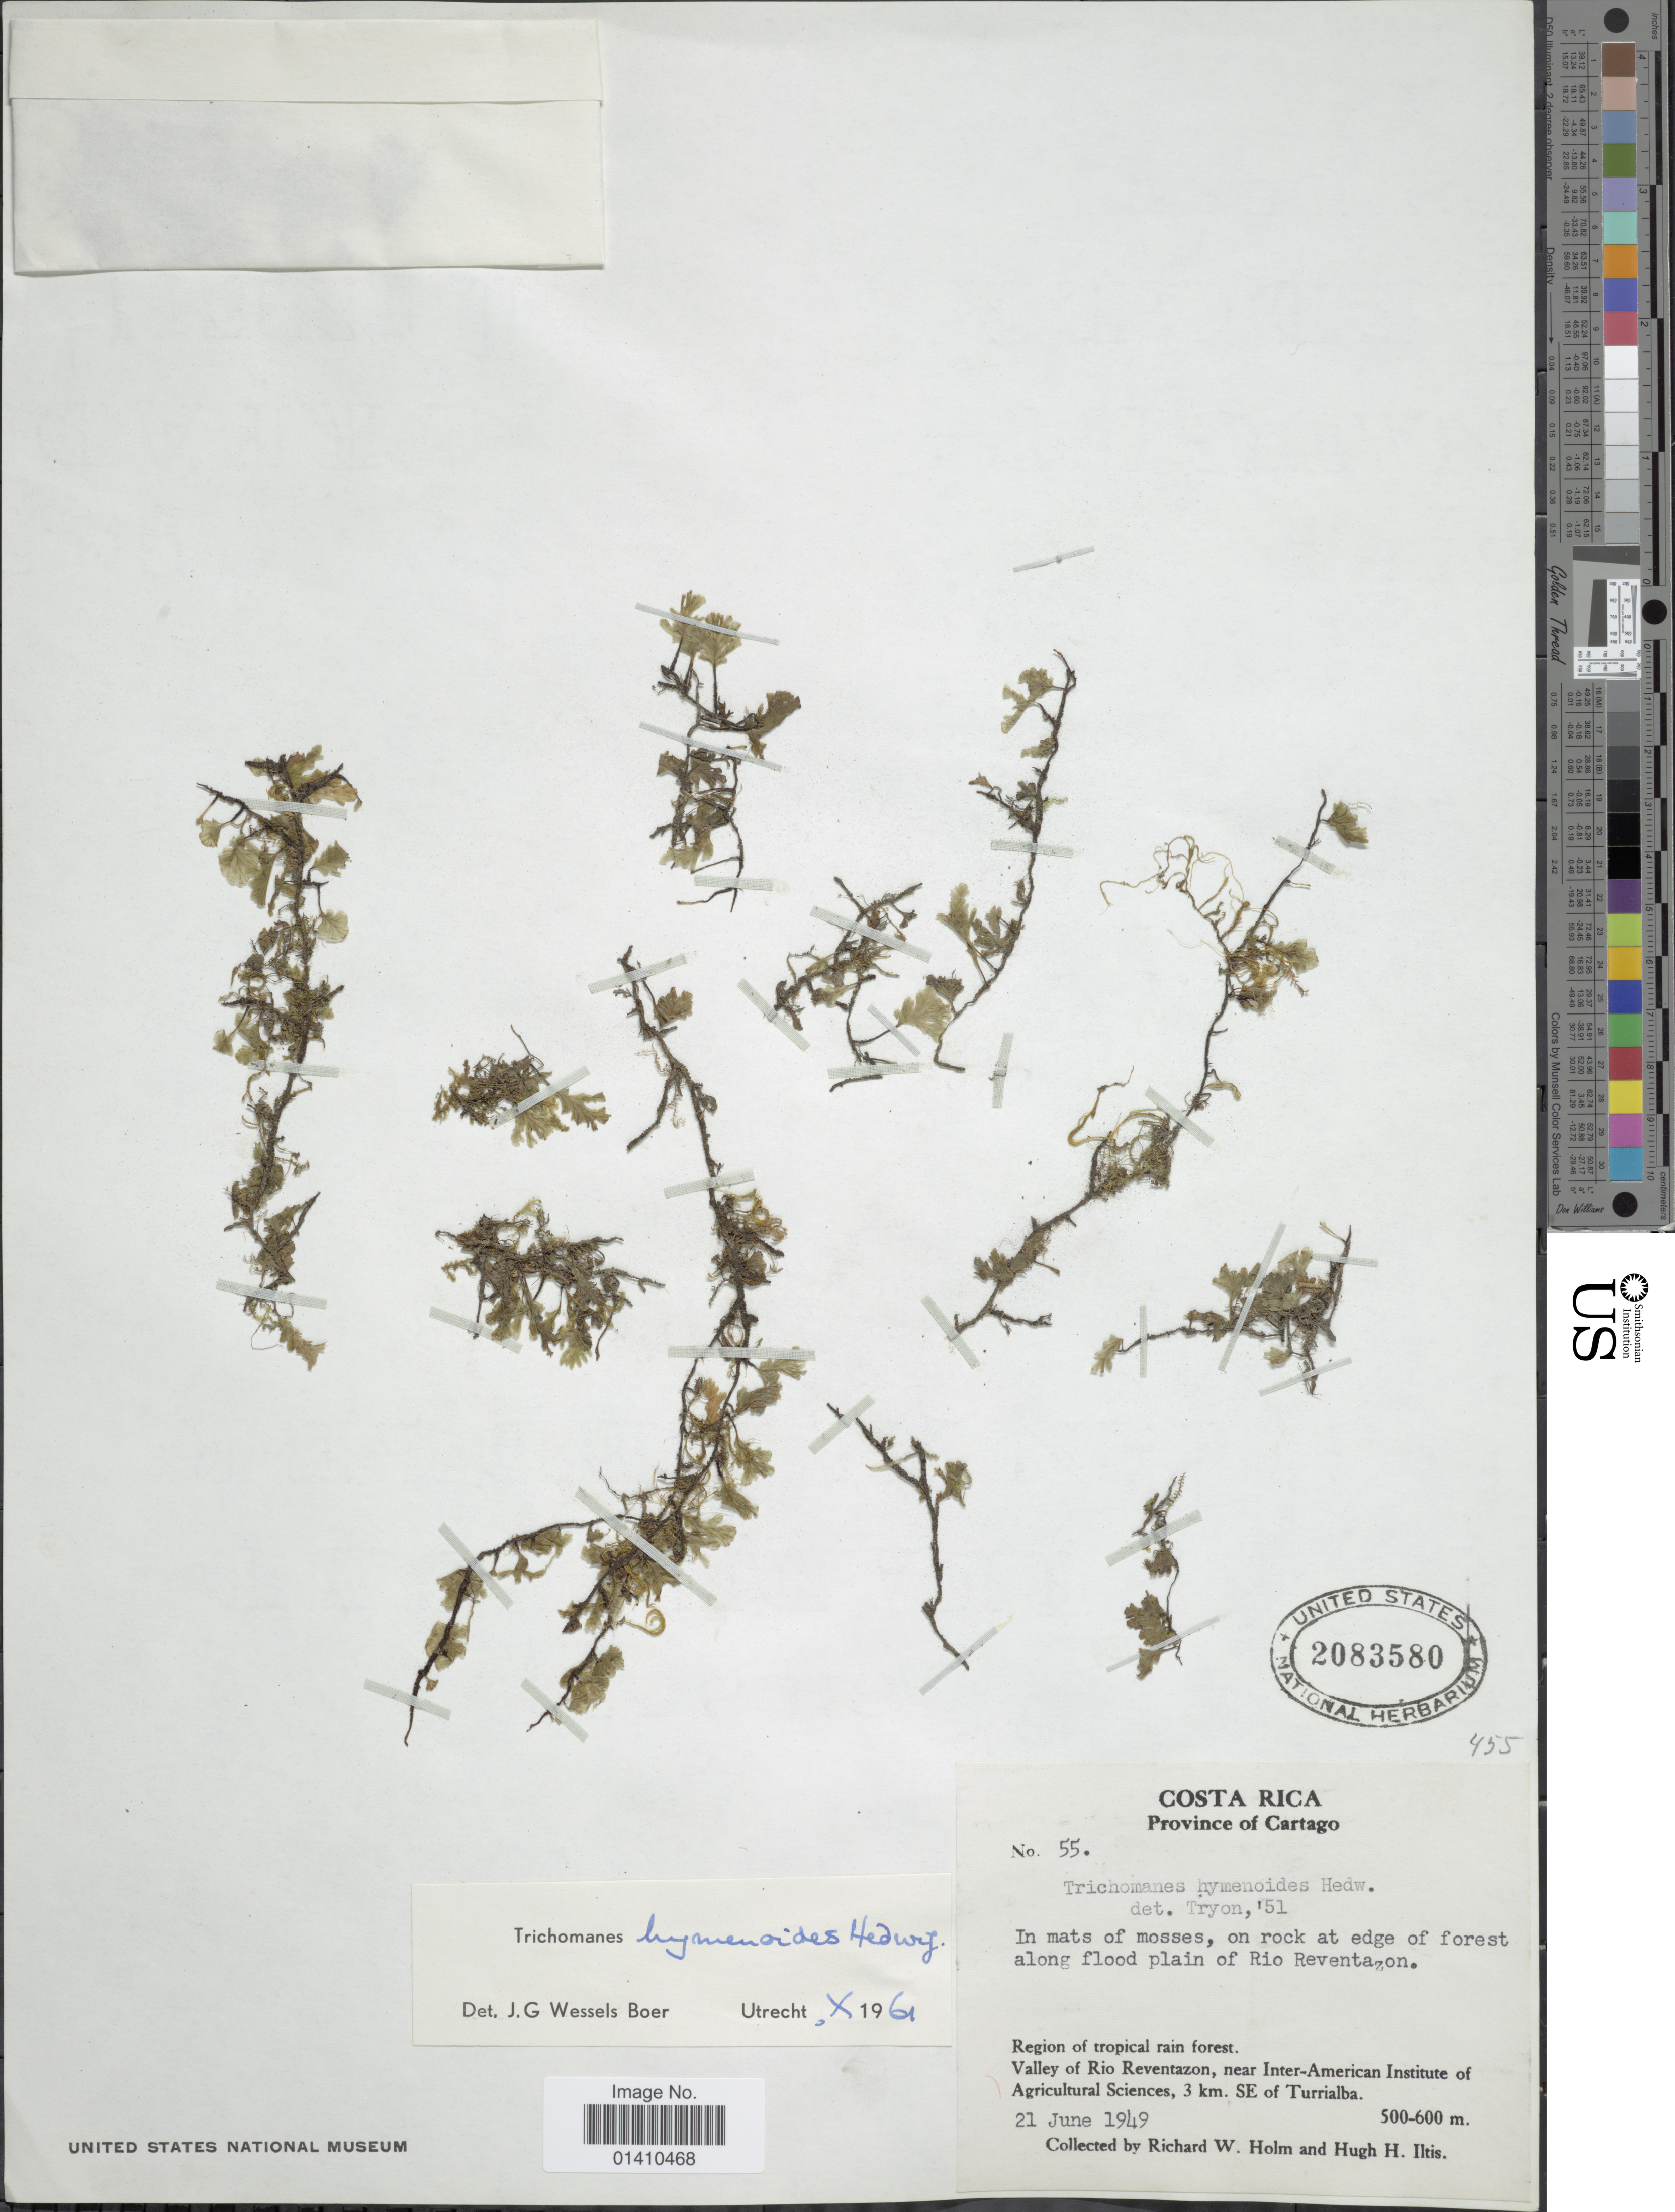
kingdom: Plantae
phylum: Tracheophyta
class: Polypodiopsida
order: Hymenophyllales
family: Hymenophyllaceae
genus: Didymoglossum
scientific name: Didymoglossum hymenoides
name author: (Hedw.) Copel.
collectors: R. W. Holm & H. H. Iltis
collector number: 55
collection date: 1949-06-21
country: Costa Rica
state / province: Cartago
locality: Region of tropical rain forest. Valley of Rio Reventazon, near Inter-American Institurte of Agricultural Sciences, 3 km Se of Turrialba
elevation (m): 500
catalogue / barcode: US 2083580